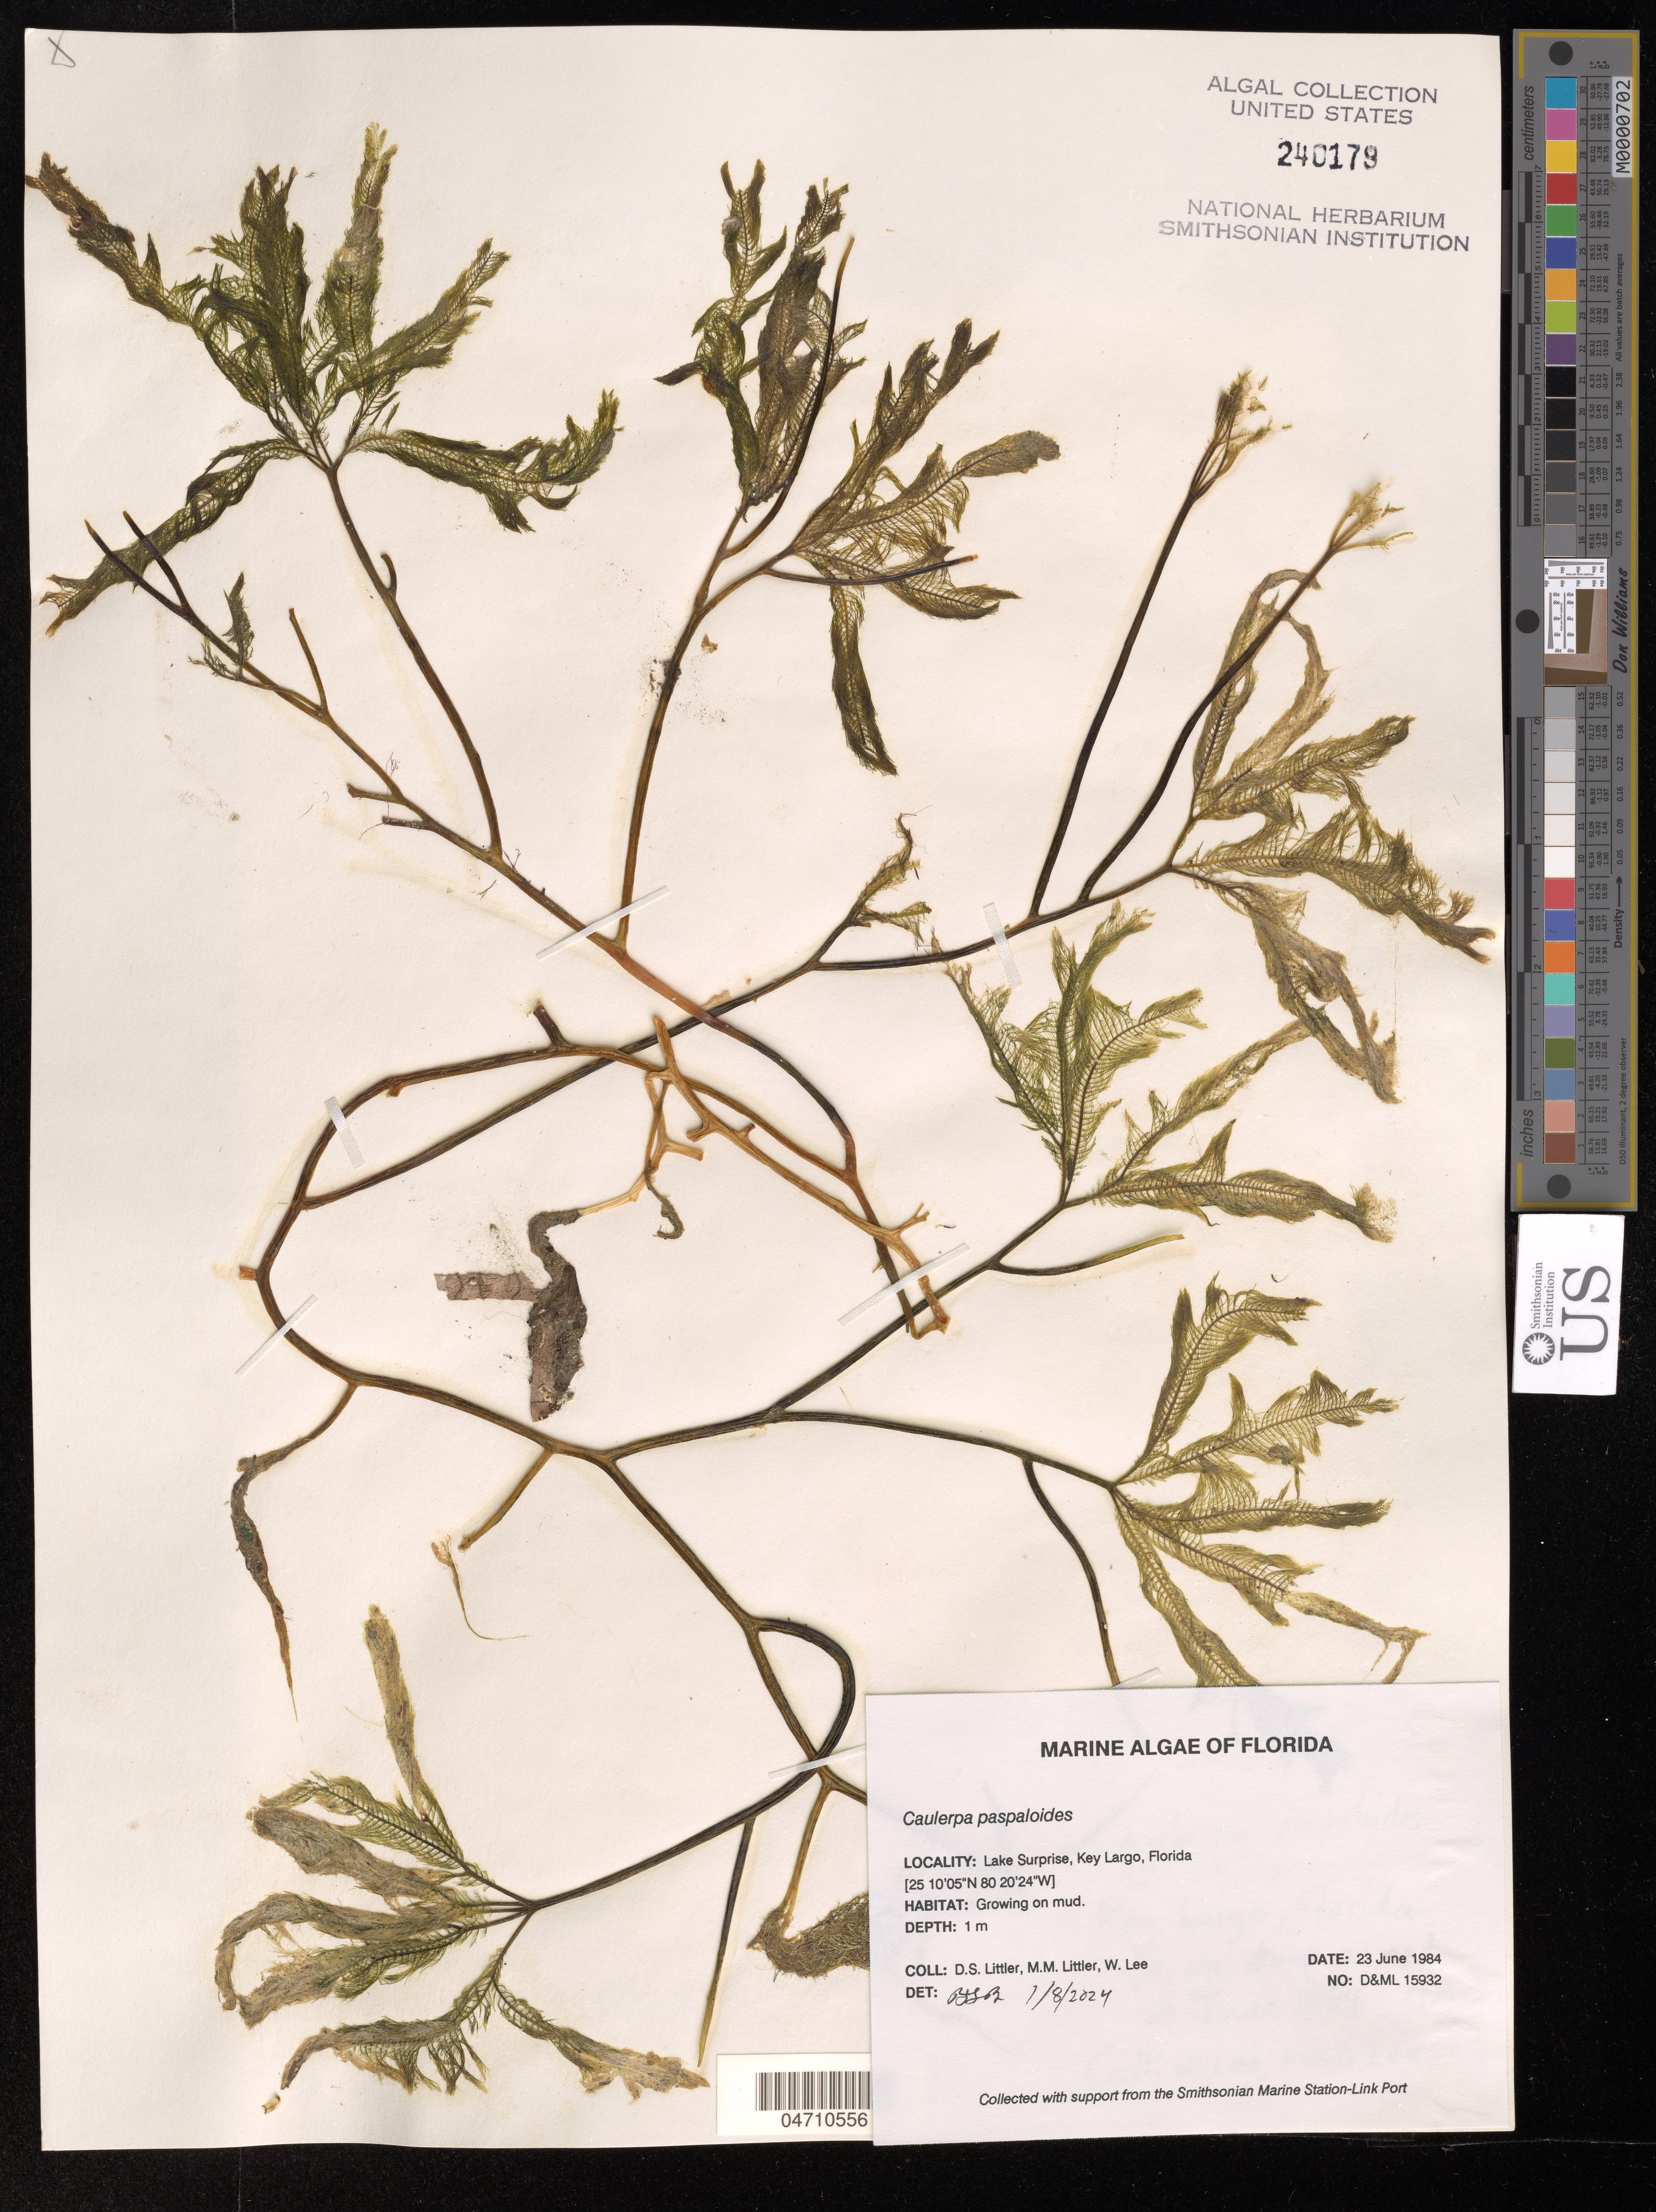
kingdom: Plantae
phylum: Chlorophyta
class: Ulvophyceae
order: Bryopsidales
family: Caulerpaceae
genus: Caulerpa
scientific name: Caulerpa paspaloides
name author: (Bory) Grev.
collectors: M. M. Littler, D. S. Littler & W. Lee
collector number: D&ML 15932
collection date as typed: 23 Jun 1984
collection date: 1984-06-23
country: United States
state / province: Florida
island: Key Largo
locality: Lake Suprise, Key Largo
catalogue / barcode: US 240179